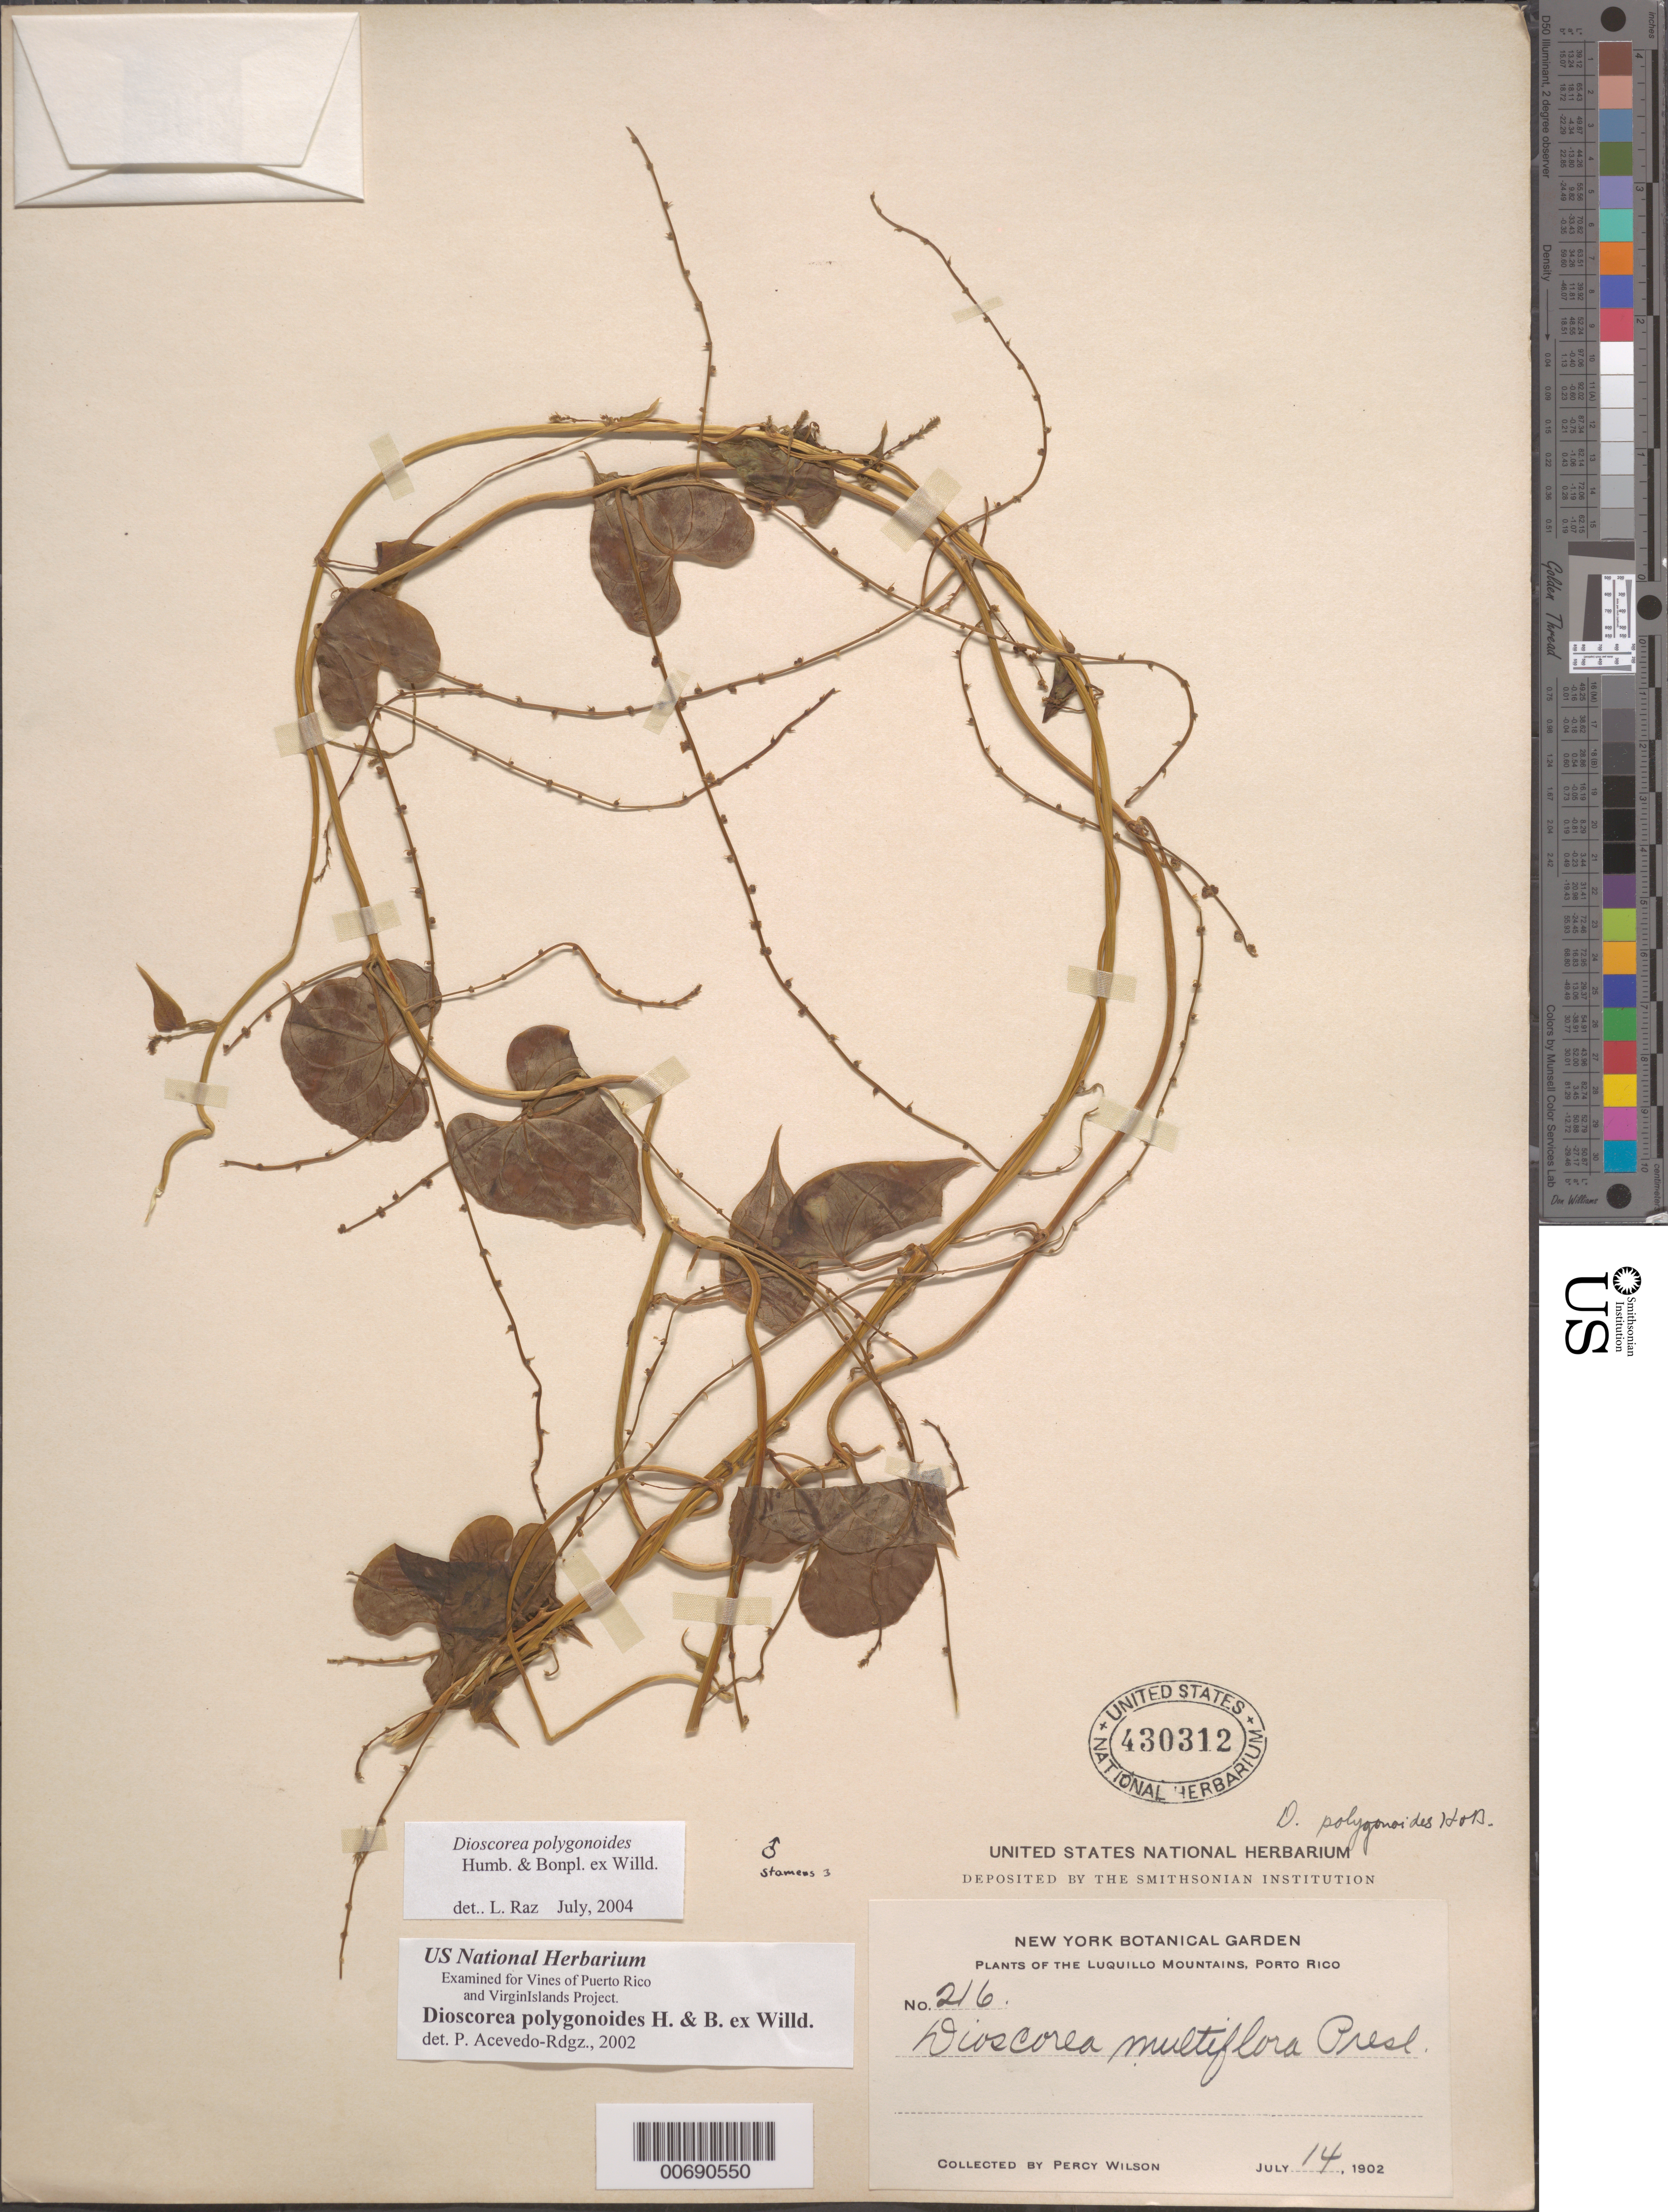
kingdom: Plantae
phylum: Tracheophyta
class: Liliopsida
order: Dioscoreales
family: Dioscoreaceae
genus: Dioscorea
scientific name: Dioscorea polygonoides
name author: Humb. & Bonpl. ex Willd.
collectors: P. Wilson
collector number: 216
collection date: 1902-07-14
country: Puerto Rico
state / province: Luquillo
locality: Luquillo Mountain, Porto Rico.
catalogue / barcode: US 430312